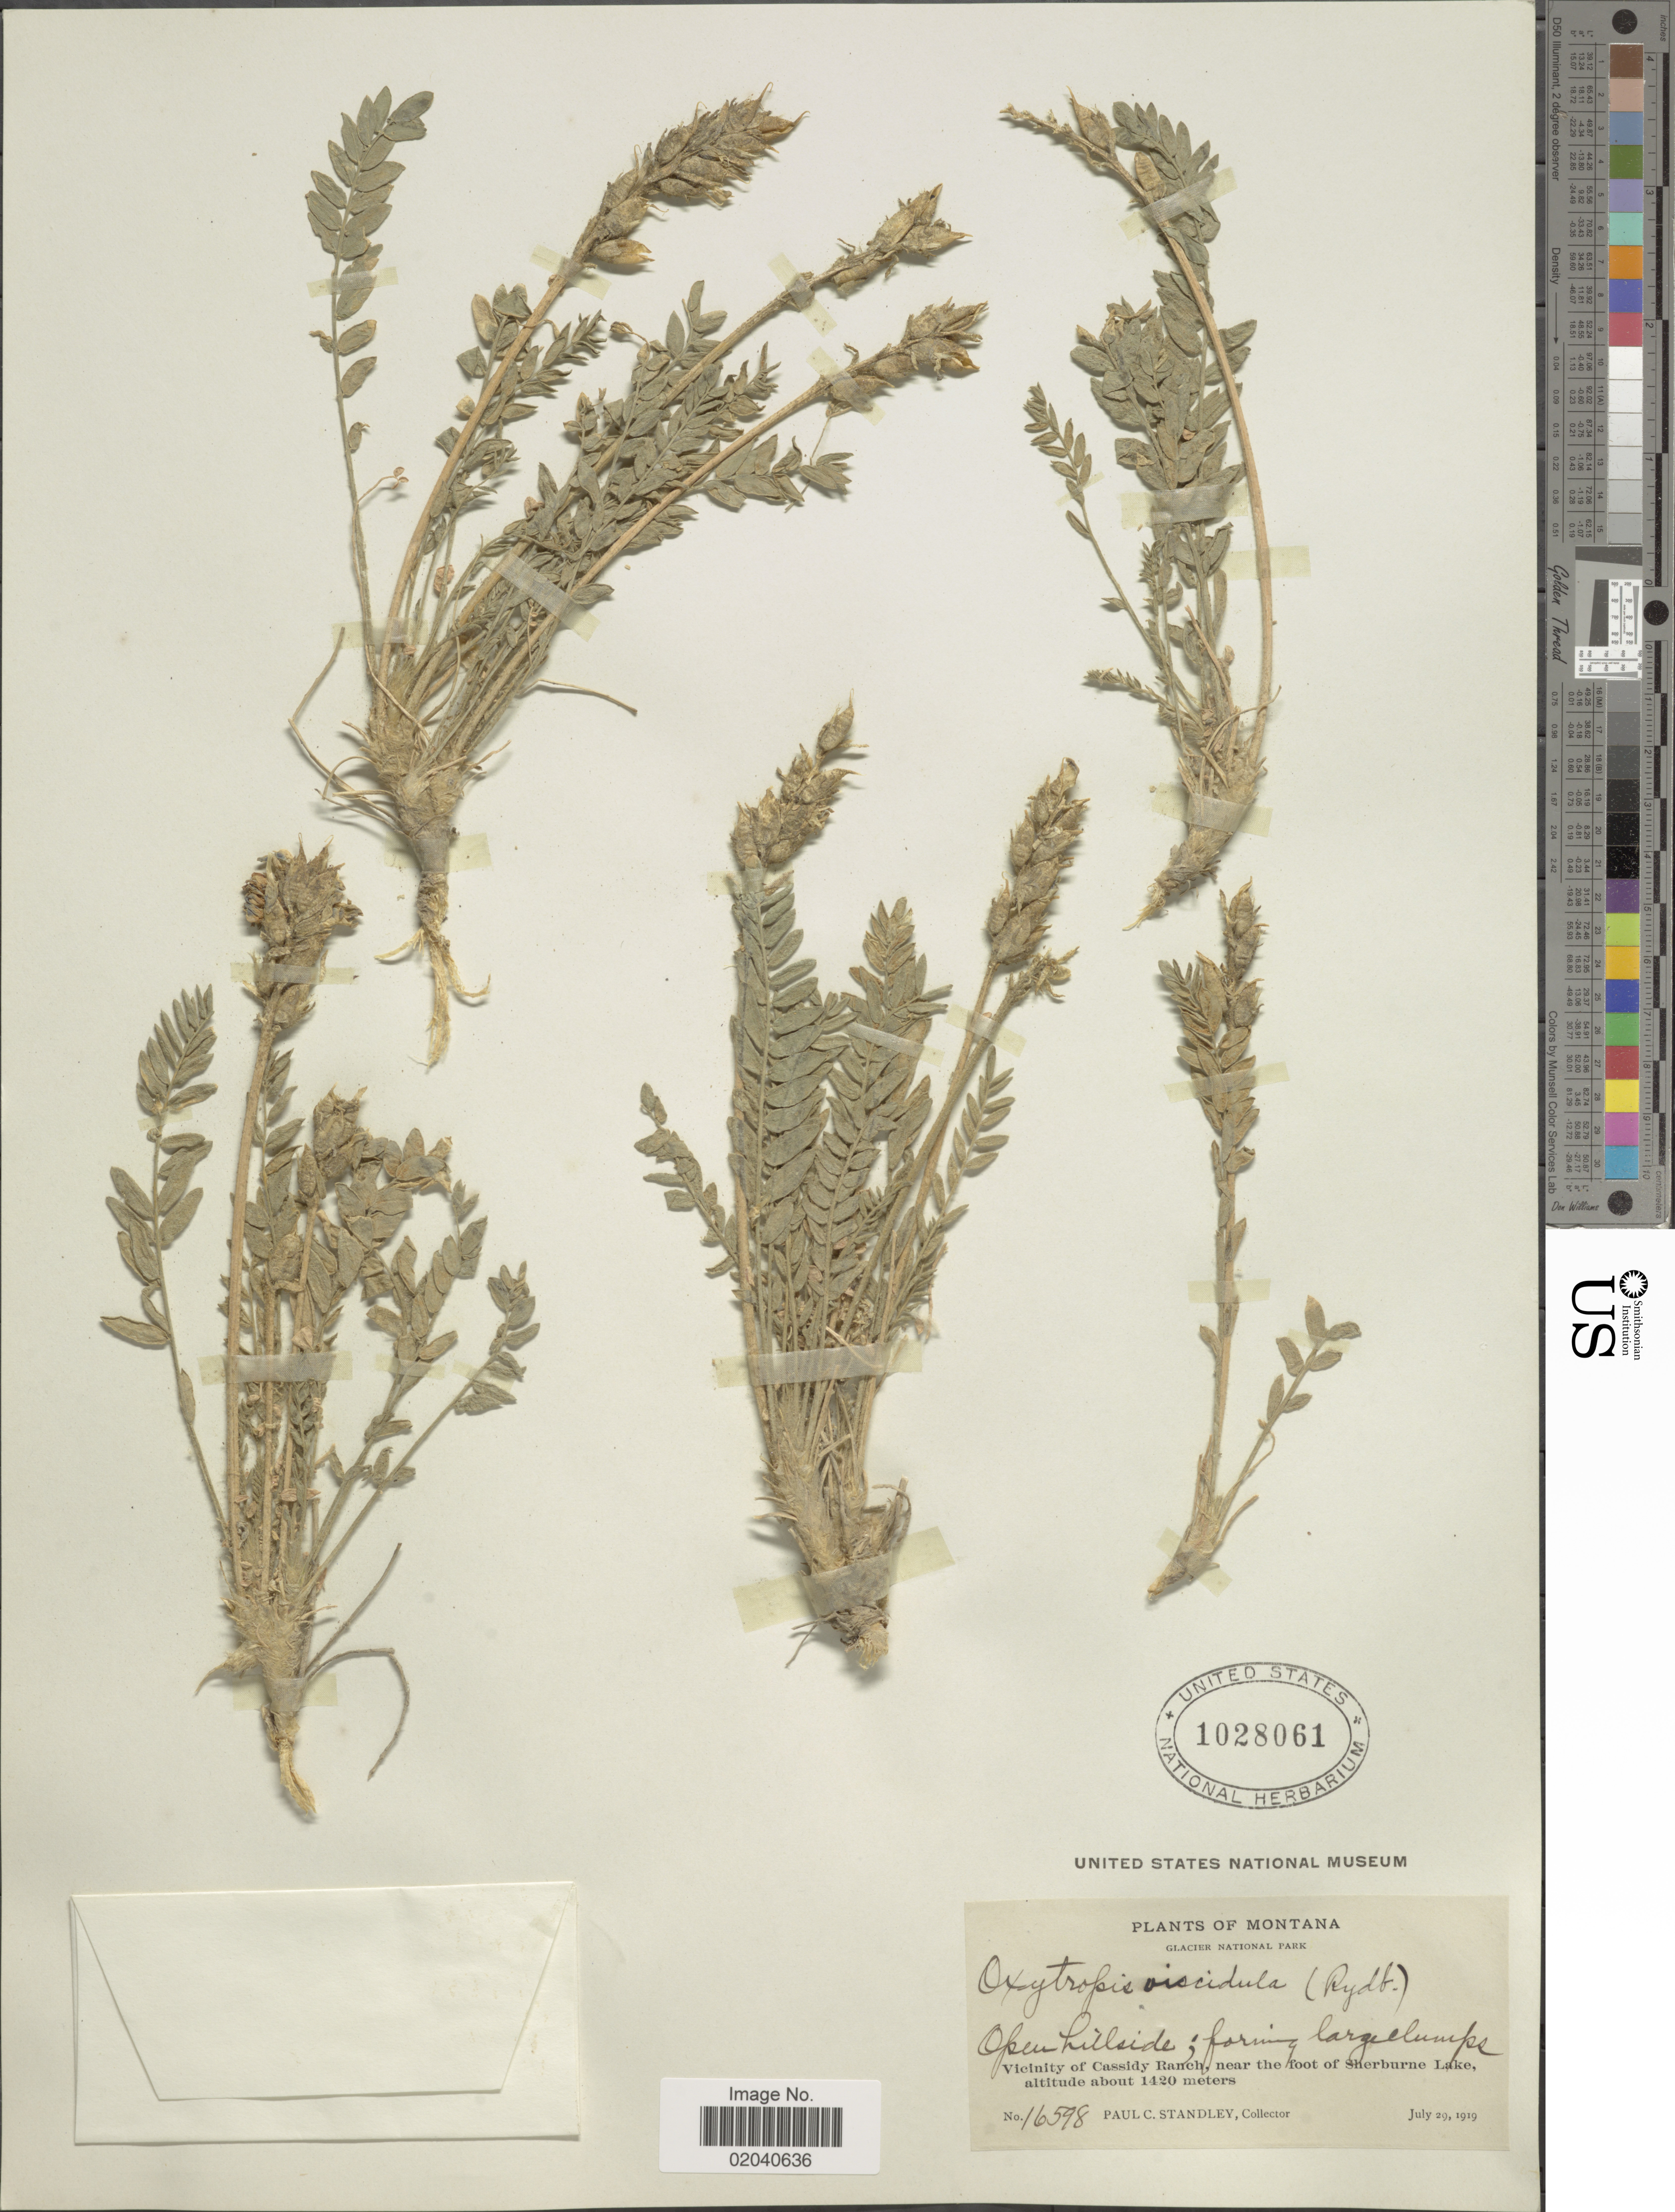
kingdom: Plantae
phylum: Tracheophyta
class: Magnoliopsida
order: Fabales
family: Fabaceae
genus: Oxytropis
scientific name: Oxytropis viscida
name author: Nutt.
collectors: P. C. Standley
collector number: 16598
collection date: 1919-07-29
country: United States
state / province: Montana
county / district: Glacier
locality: Glacier National Park, Vicinity of Cassidy Ranch, near the foot of Sherburne Lake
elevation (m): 1420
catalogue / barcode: US 1028061